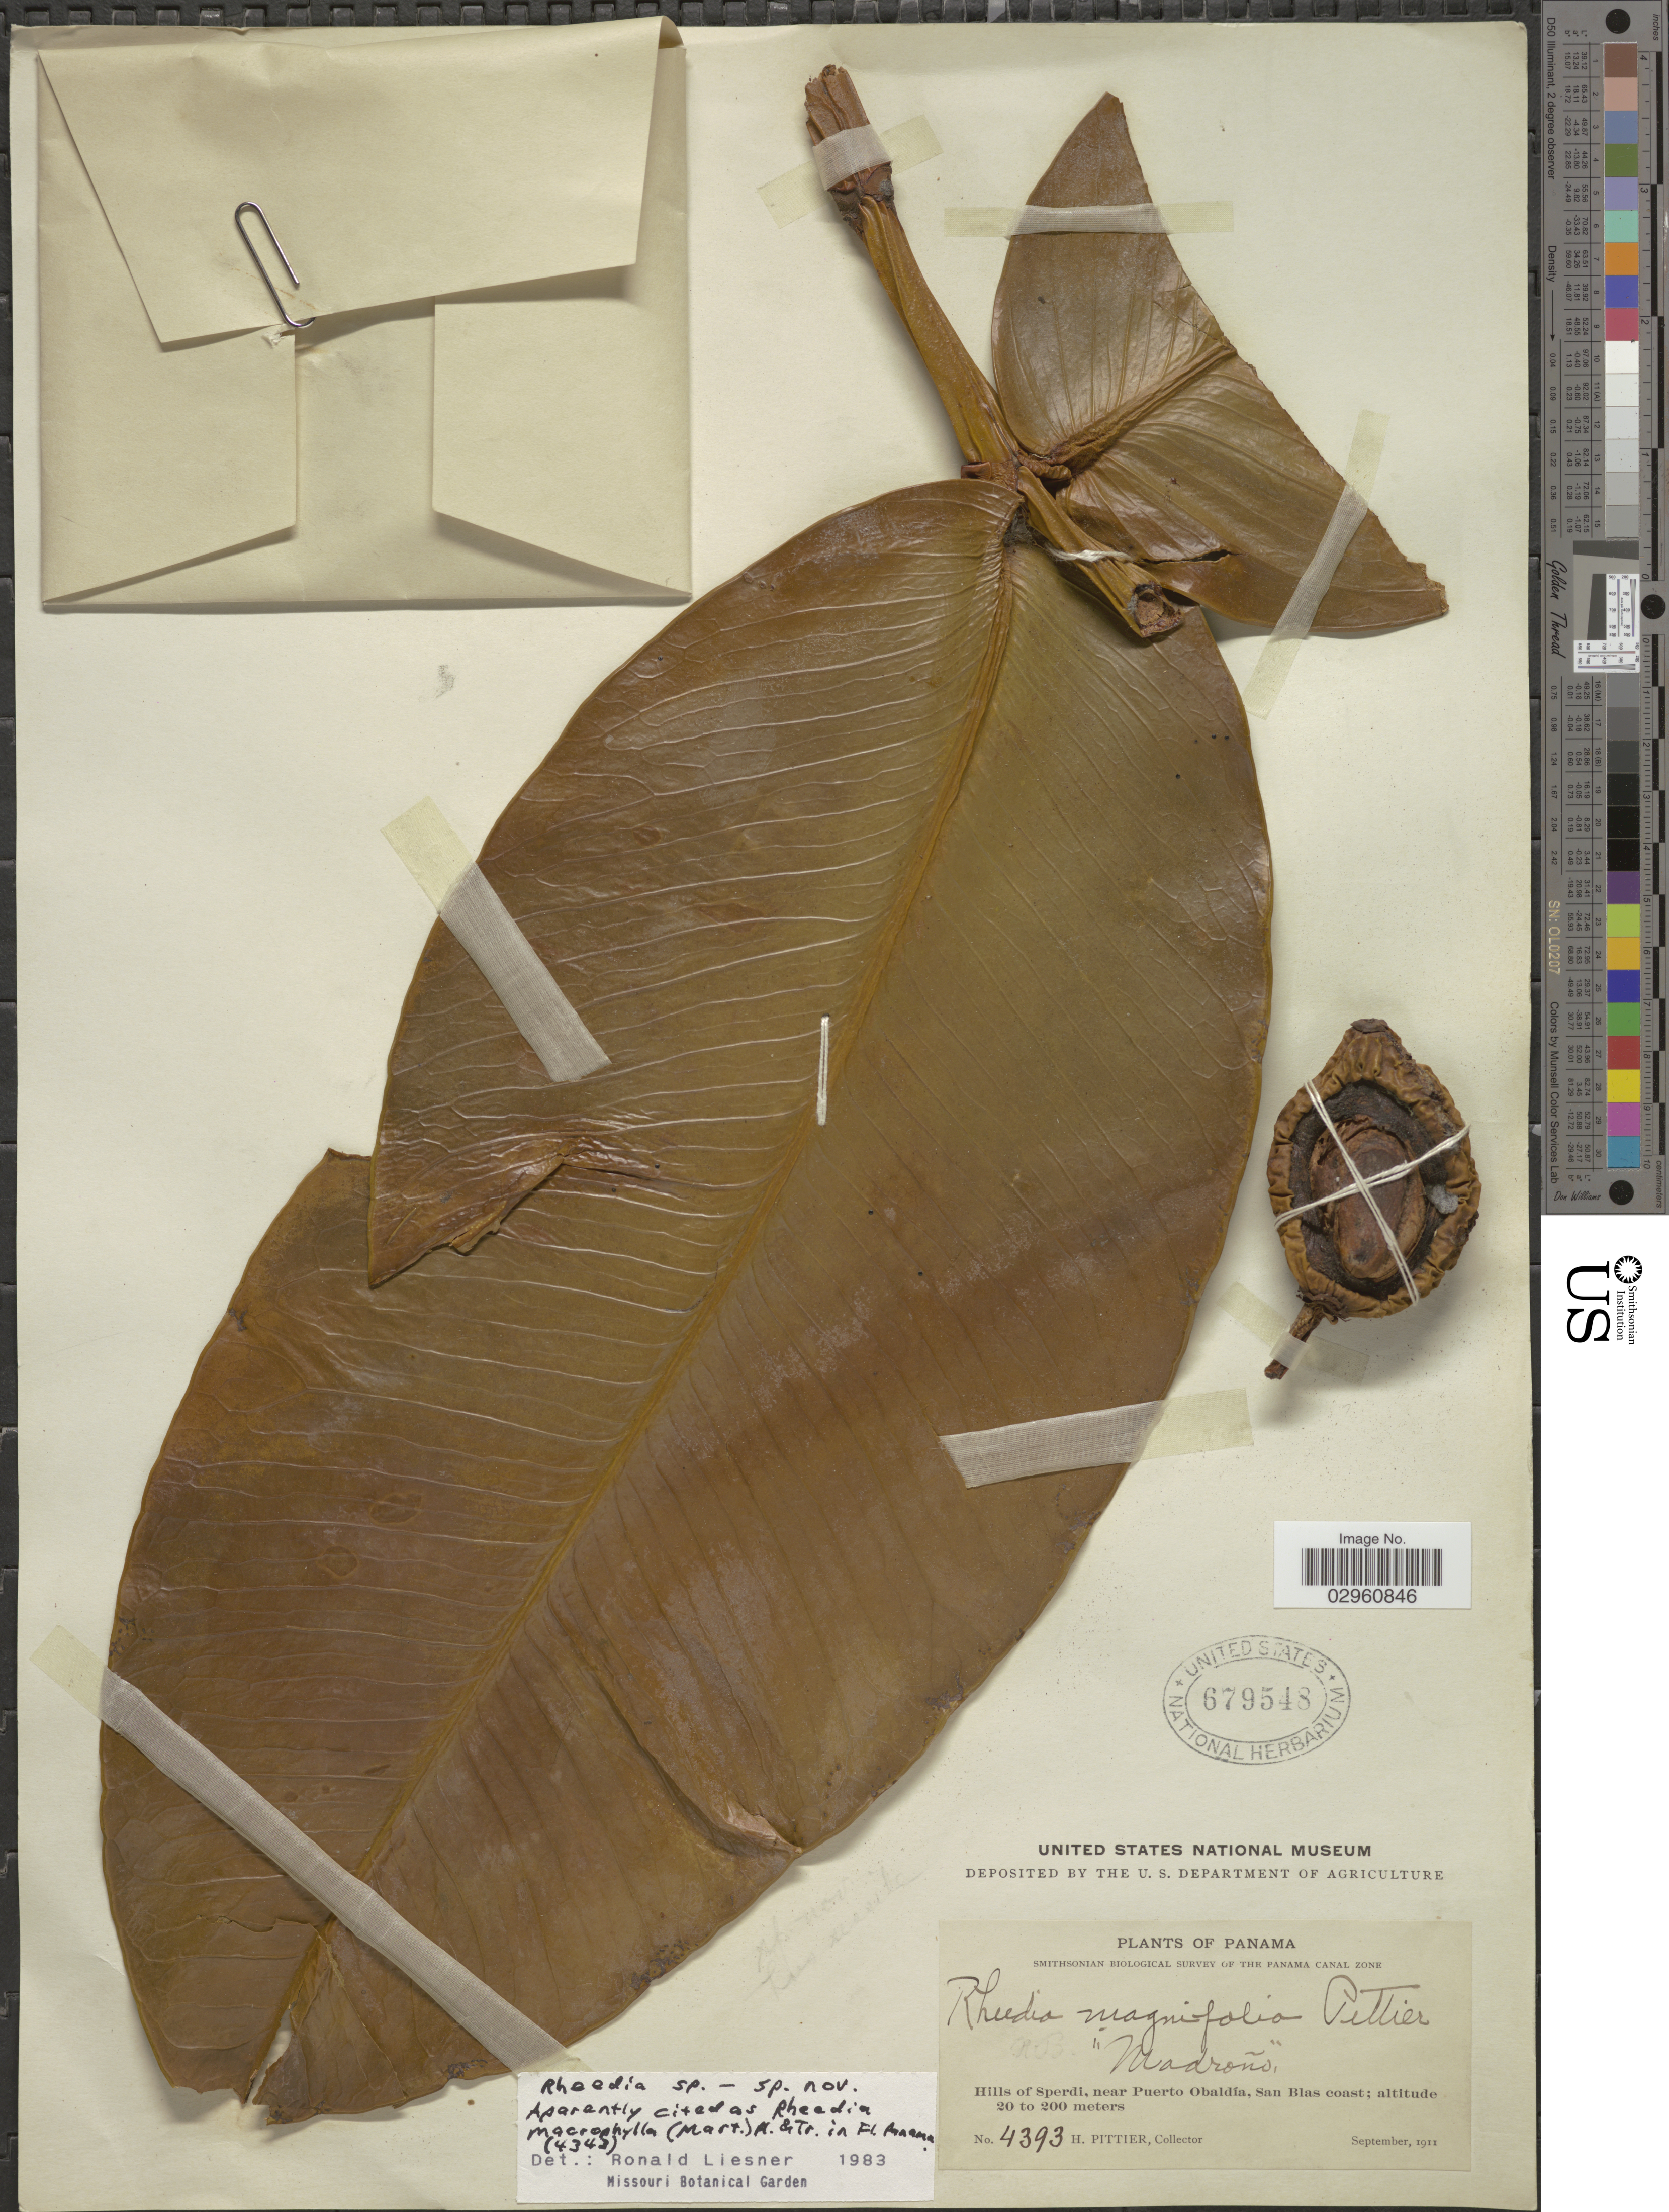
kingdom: Plantae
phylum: Tracheophyta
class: Magnoliopsida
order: Malpighiales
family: Clusiaceae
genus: Garcinia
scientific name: Garcinia magnifolia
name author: (Pittier) Hammel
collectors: H. F. Pittier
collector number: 4393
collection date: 1911-09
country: Panama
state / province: Kuna Yala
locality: Hills of Sperdi, near Puerto Obaldía, San Blas coast.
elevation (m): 20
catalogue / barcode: US 679548